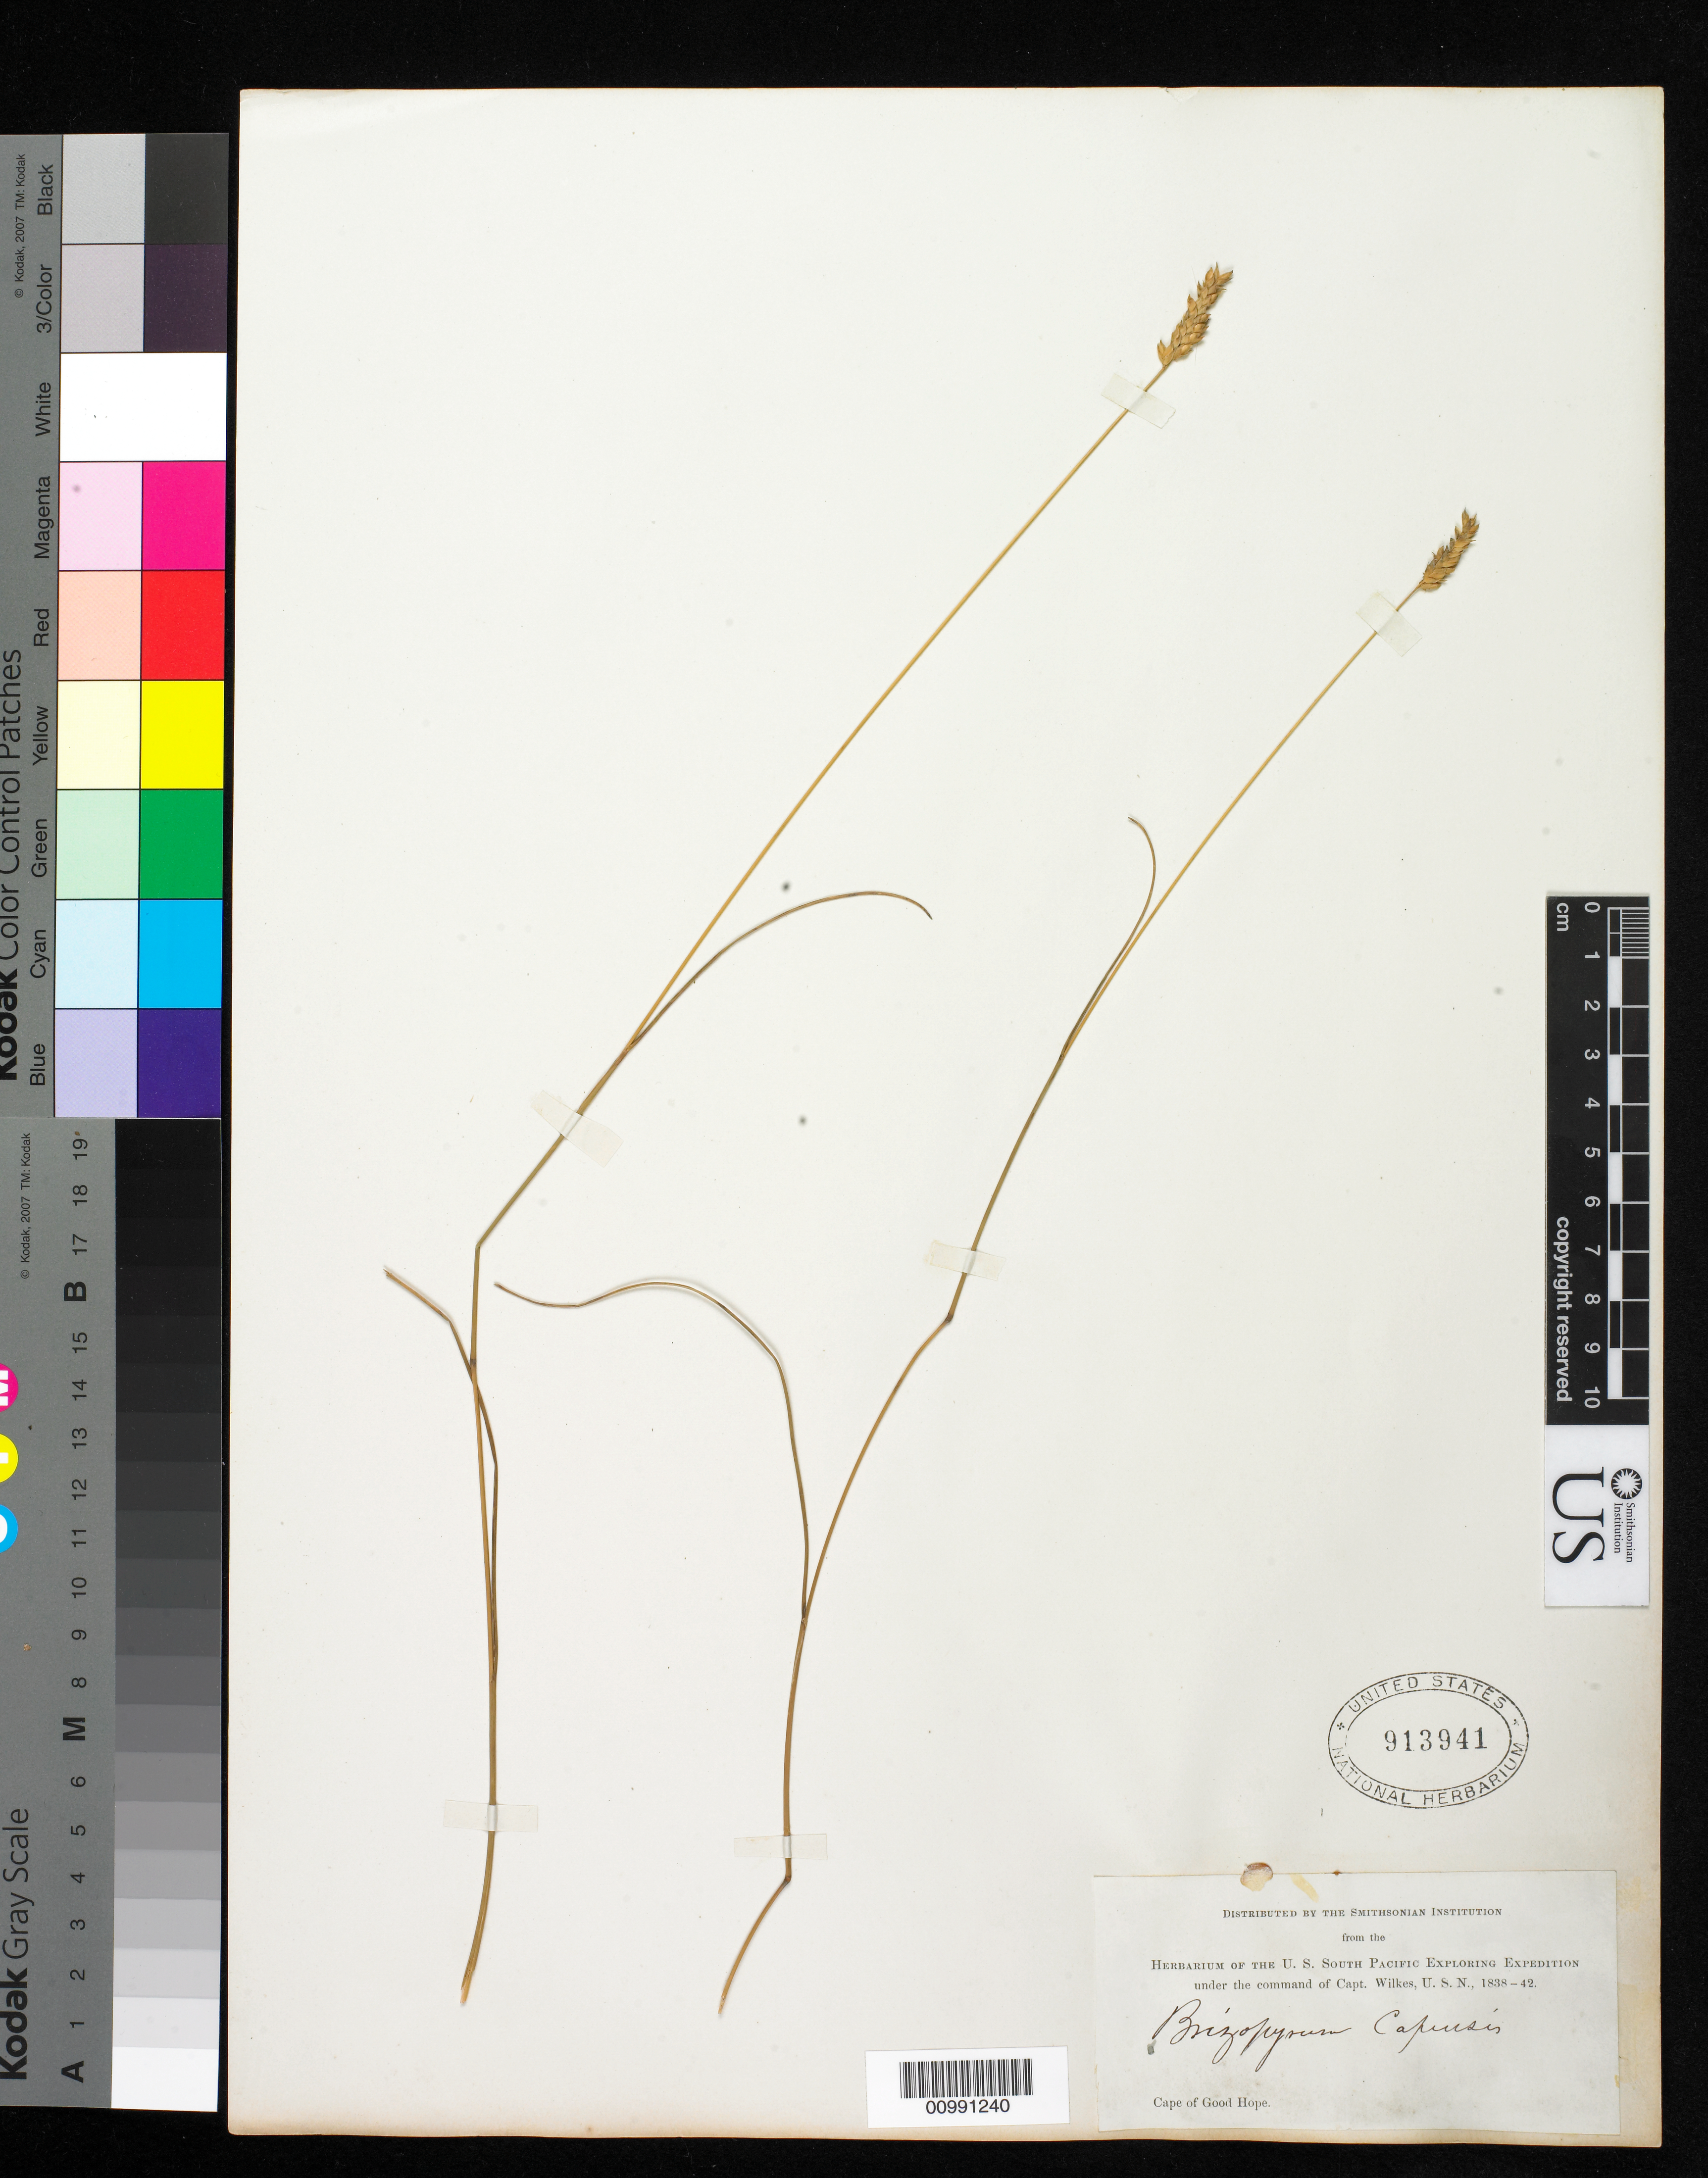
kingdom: Plantae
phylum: Tracheophyta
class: Liliopsida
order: Poales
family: Poaceae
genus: Plagiochloa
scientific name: Plagiochloa uniolae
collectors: Wilkes Explor. Exped.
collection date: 1838/1842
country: South Africa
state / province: Western Cape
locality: Cape of Good Hope. Cape Town.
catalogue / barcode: US 913941